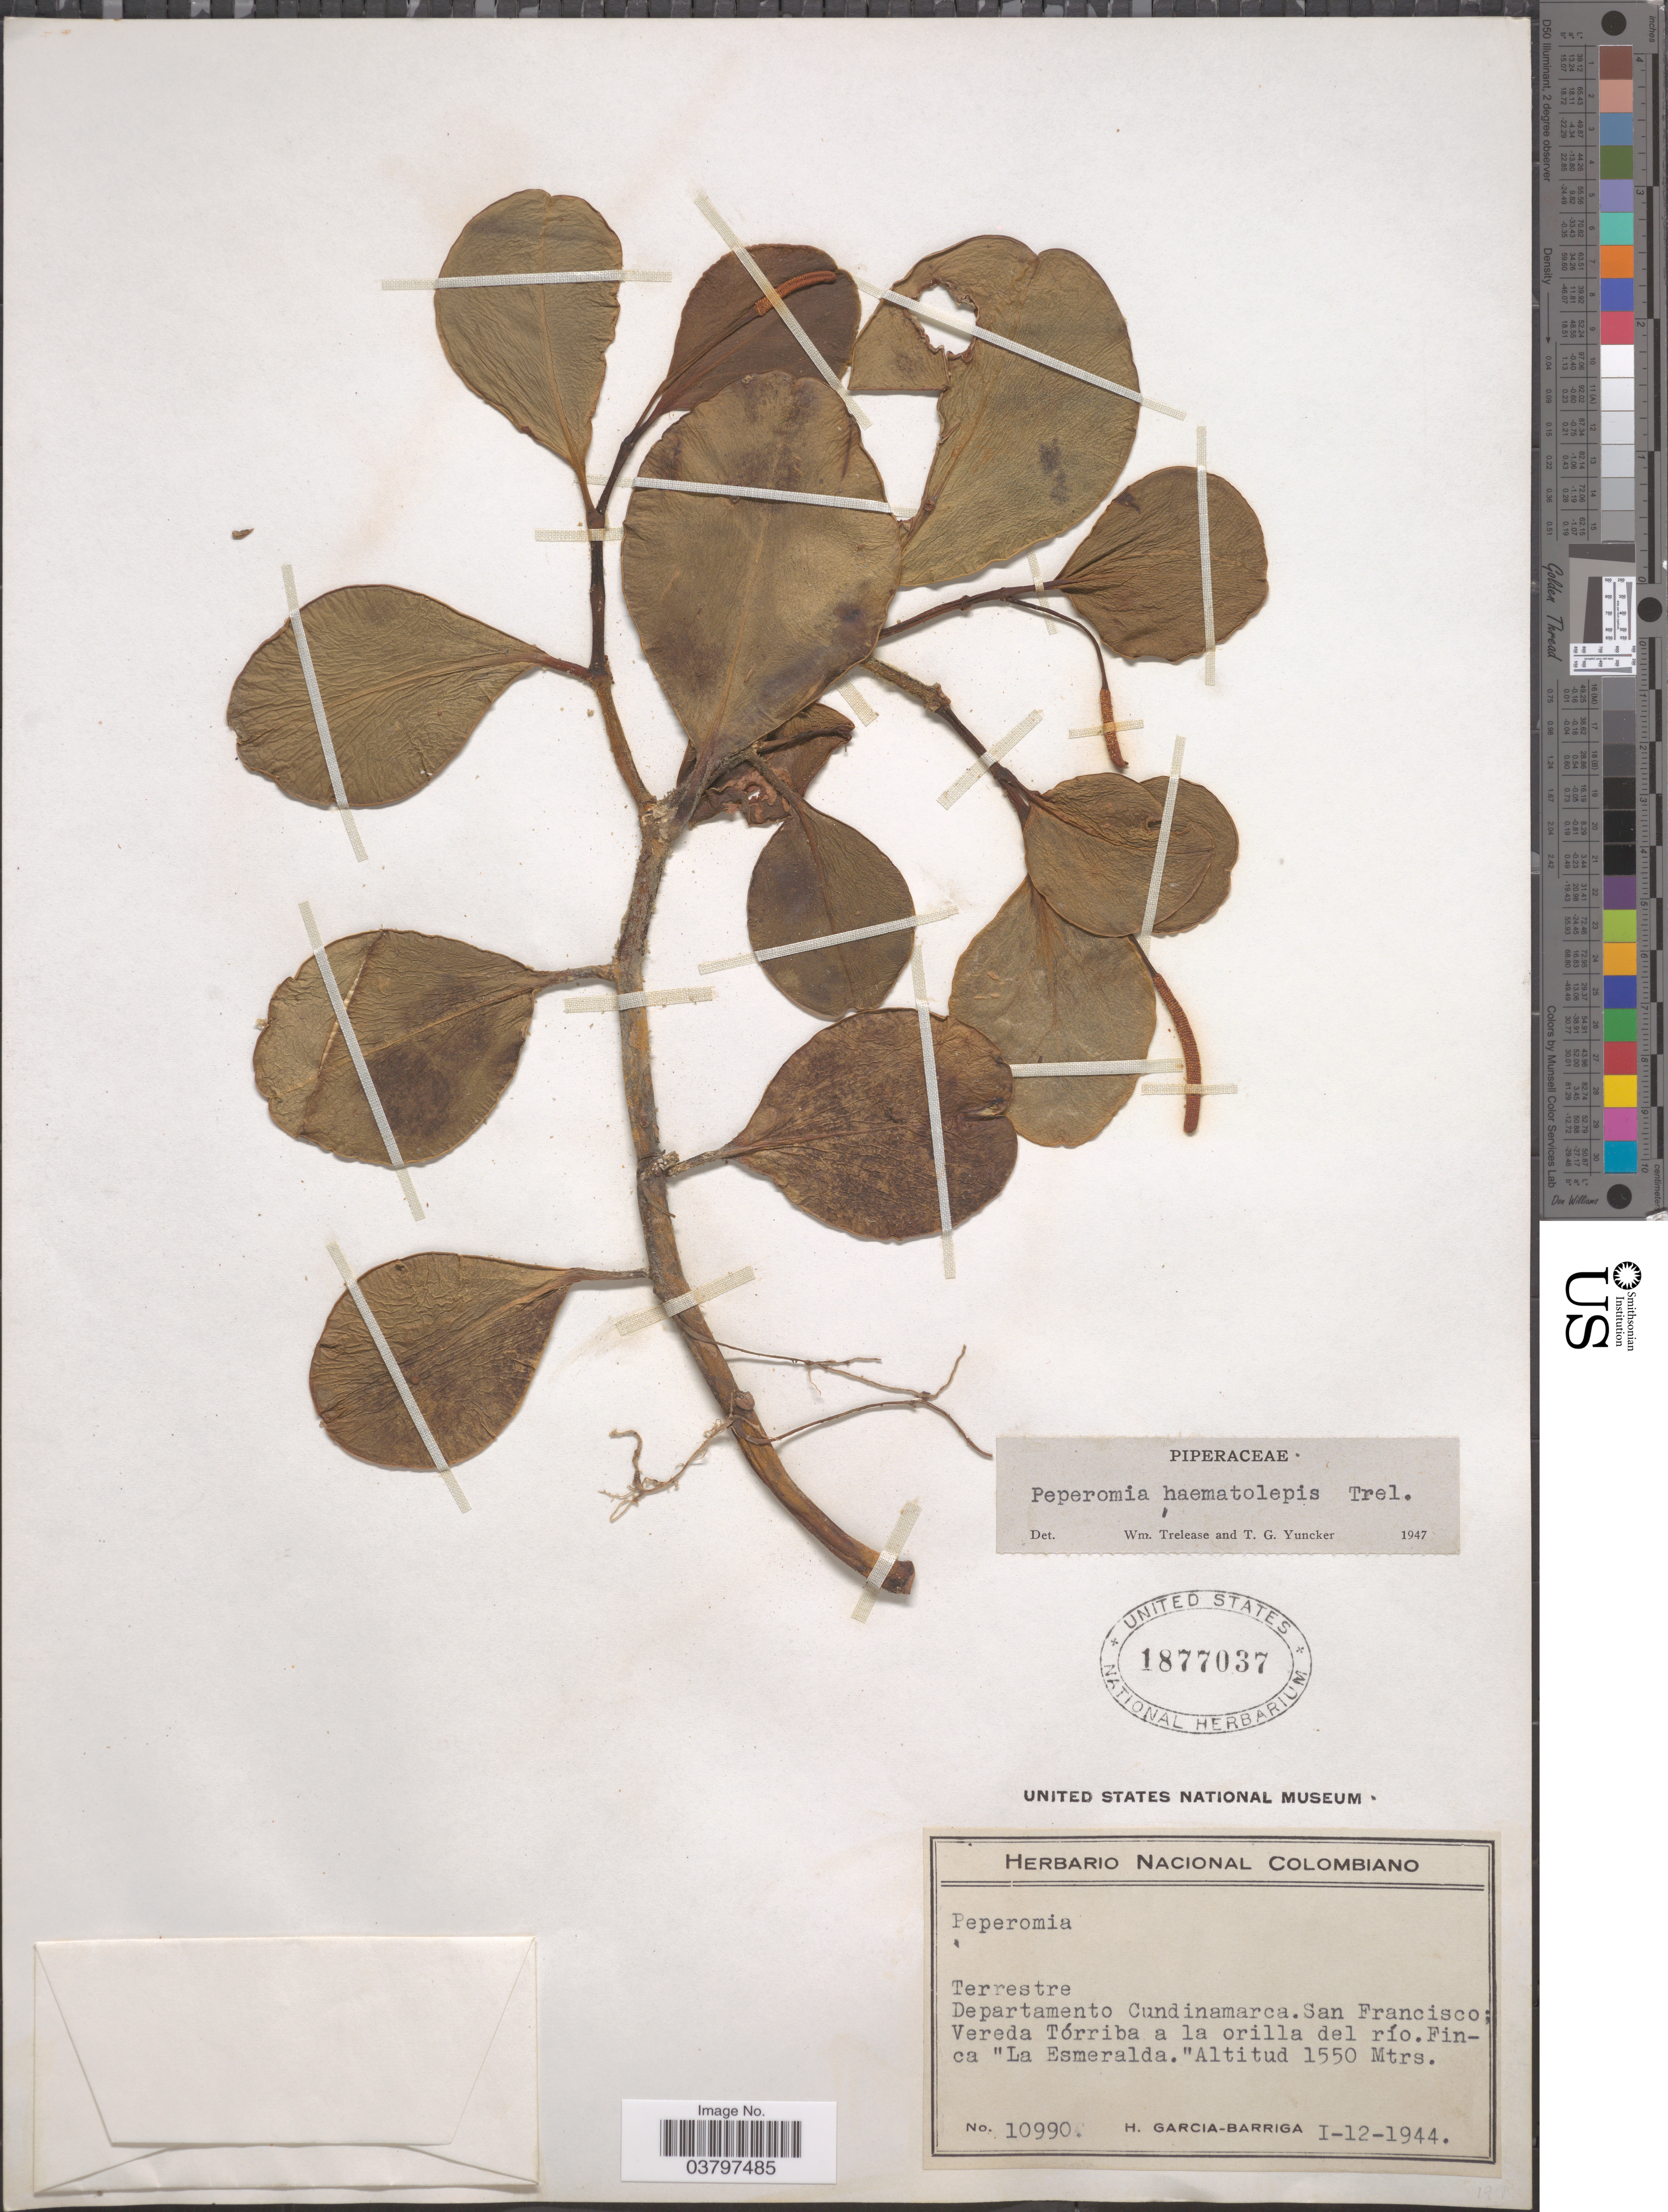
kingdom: Plantae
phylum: Tracheophyta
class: Magnoliopsida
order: Piperales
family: Piperaceae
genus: Peperomia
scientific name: Peperomia haematolepis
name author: Trel.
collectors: H. García Barriga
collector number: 10990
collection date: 1944-01-12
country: Colombia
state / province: Cundinamarca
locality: Departamento Cundinamarca. San Francisco; Vereda Tórriba a la orilla del río. Finca 'La Esmeralda.'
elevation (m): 1550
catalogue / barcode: US 1877037